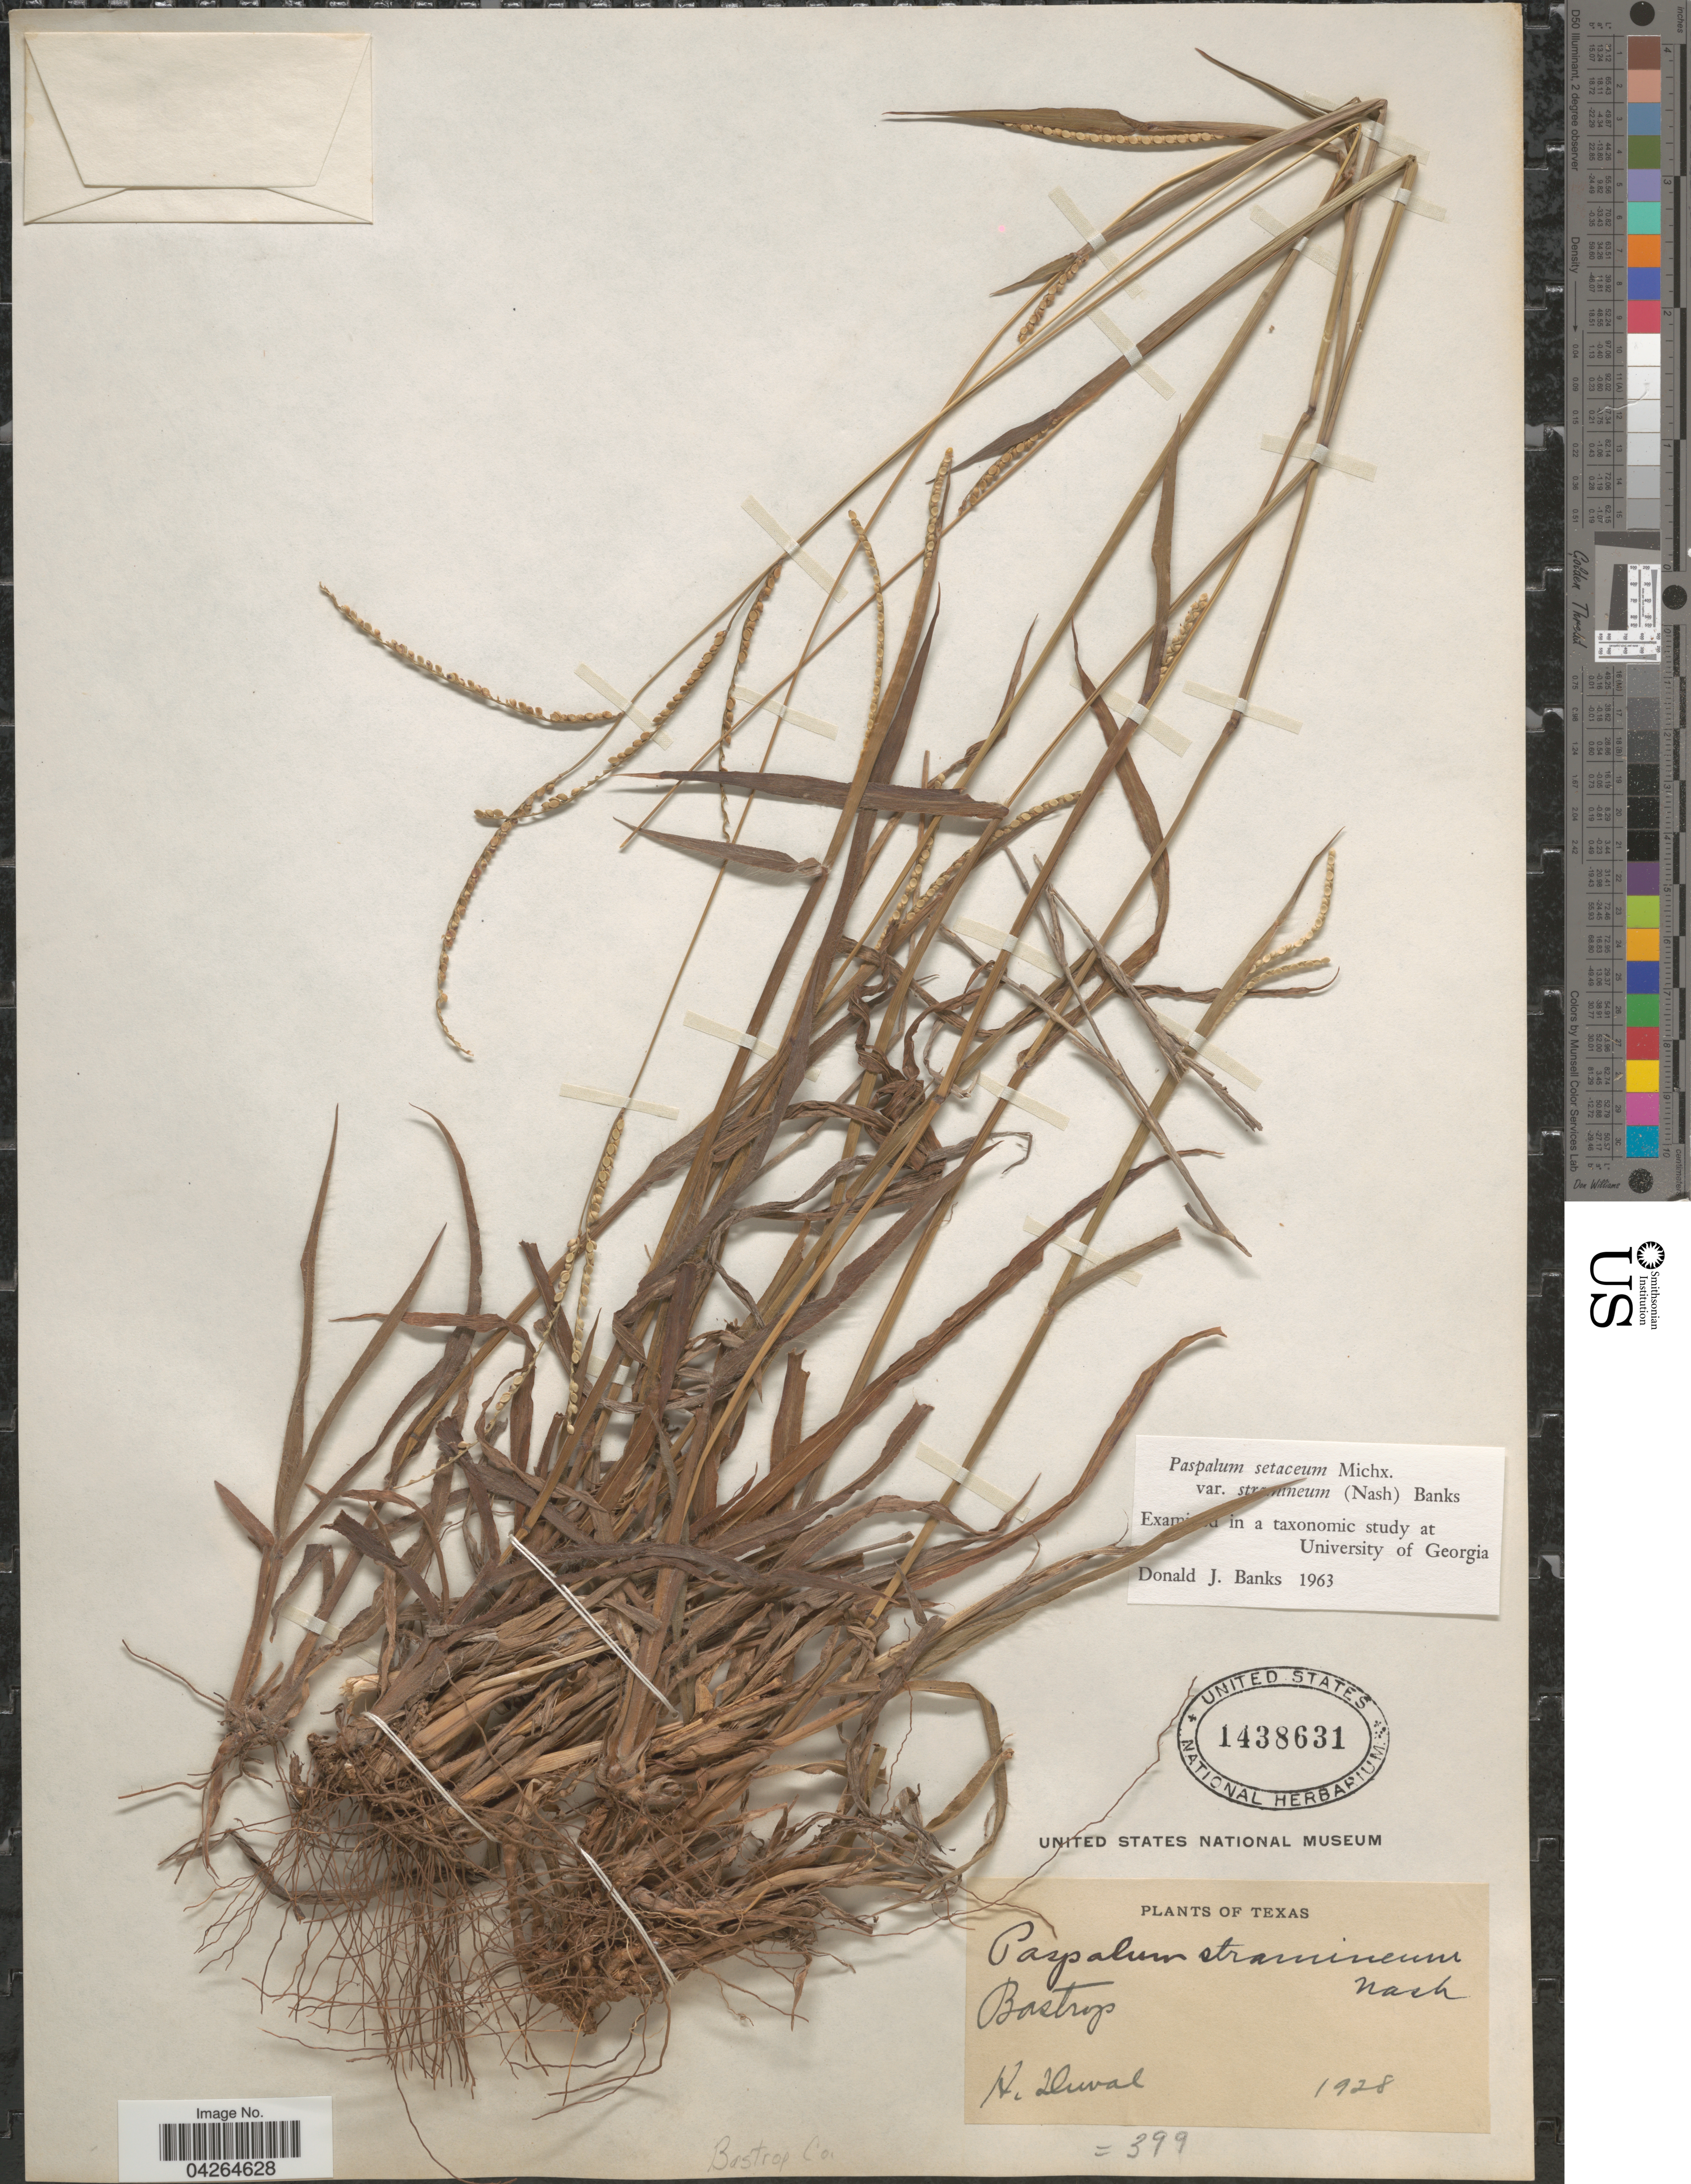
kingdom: Plantae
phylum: Tracheophyta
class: Liliopsida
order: Poales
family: Poaceae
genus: Paspalum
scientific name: Paspalum setaceum var. stramineum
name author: (Nash) D.J. Banks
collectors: H. Duval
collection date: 1928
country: United States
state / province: Texas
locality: Bastrop. Bastrop Co.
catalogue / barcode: US 1438631